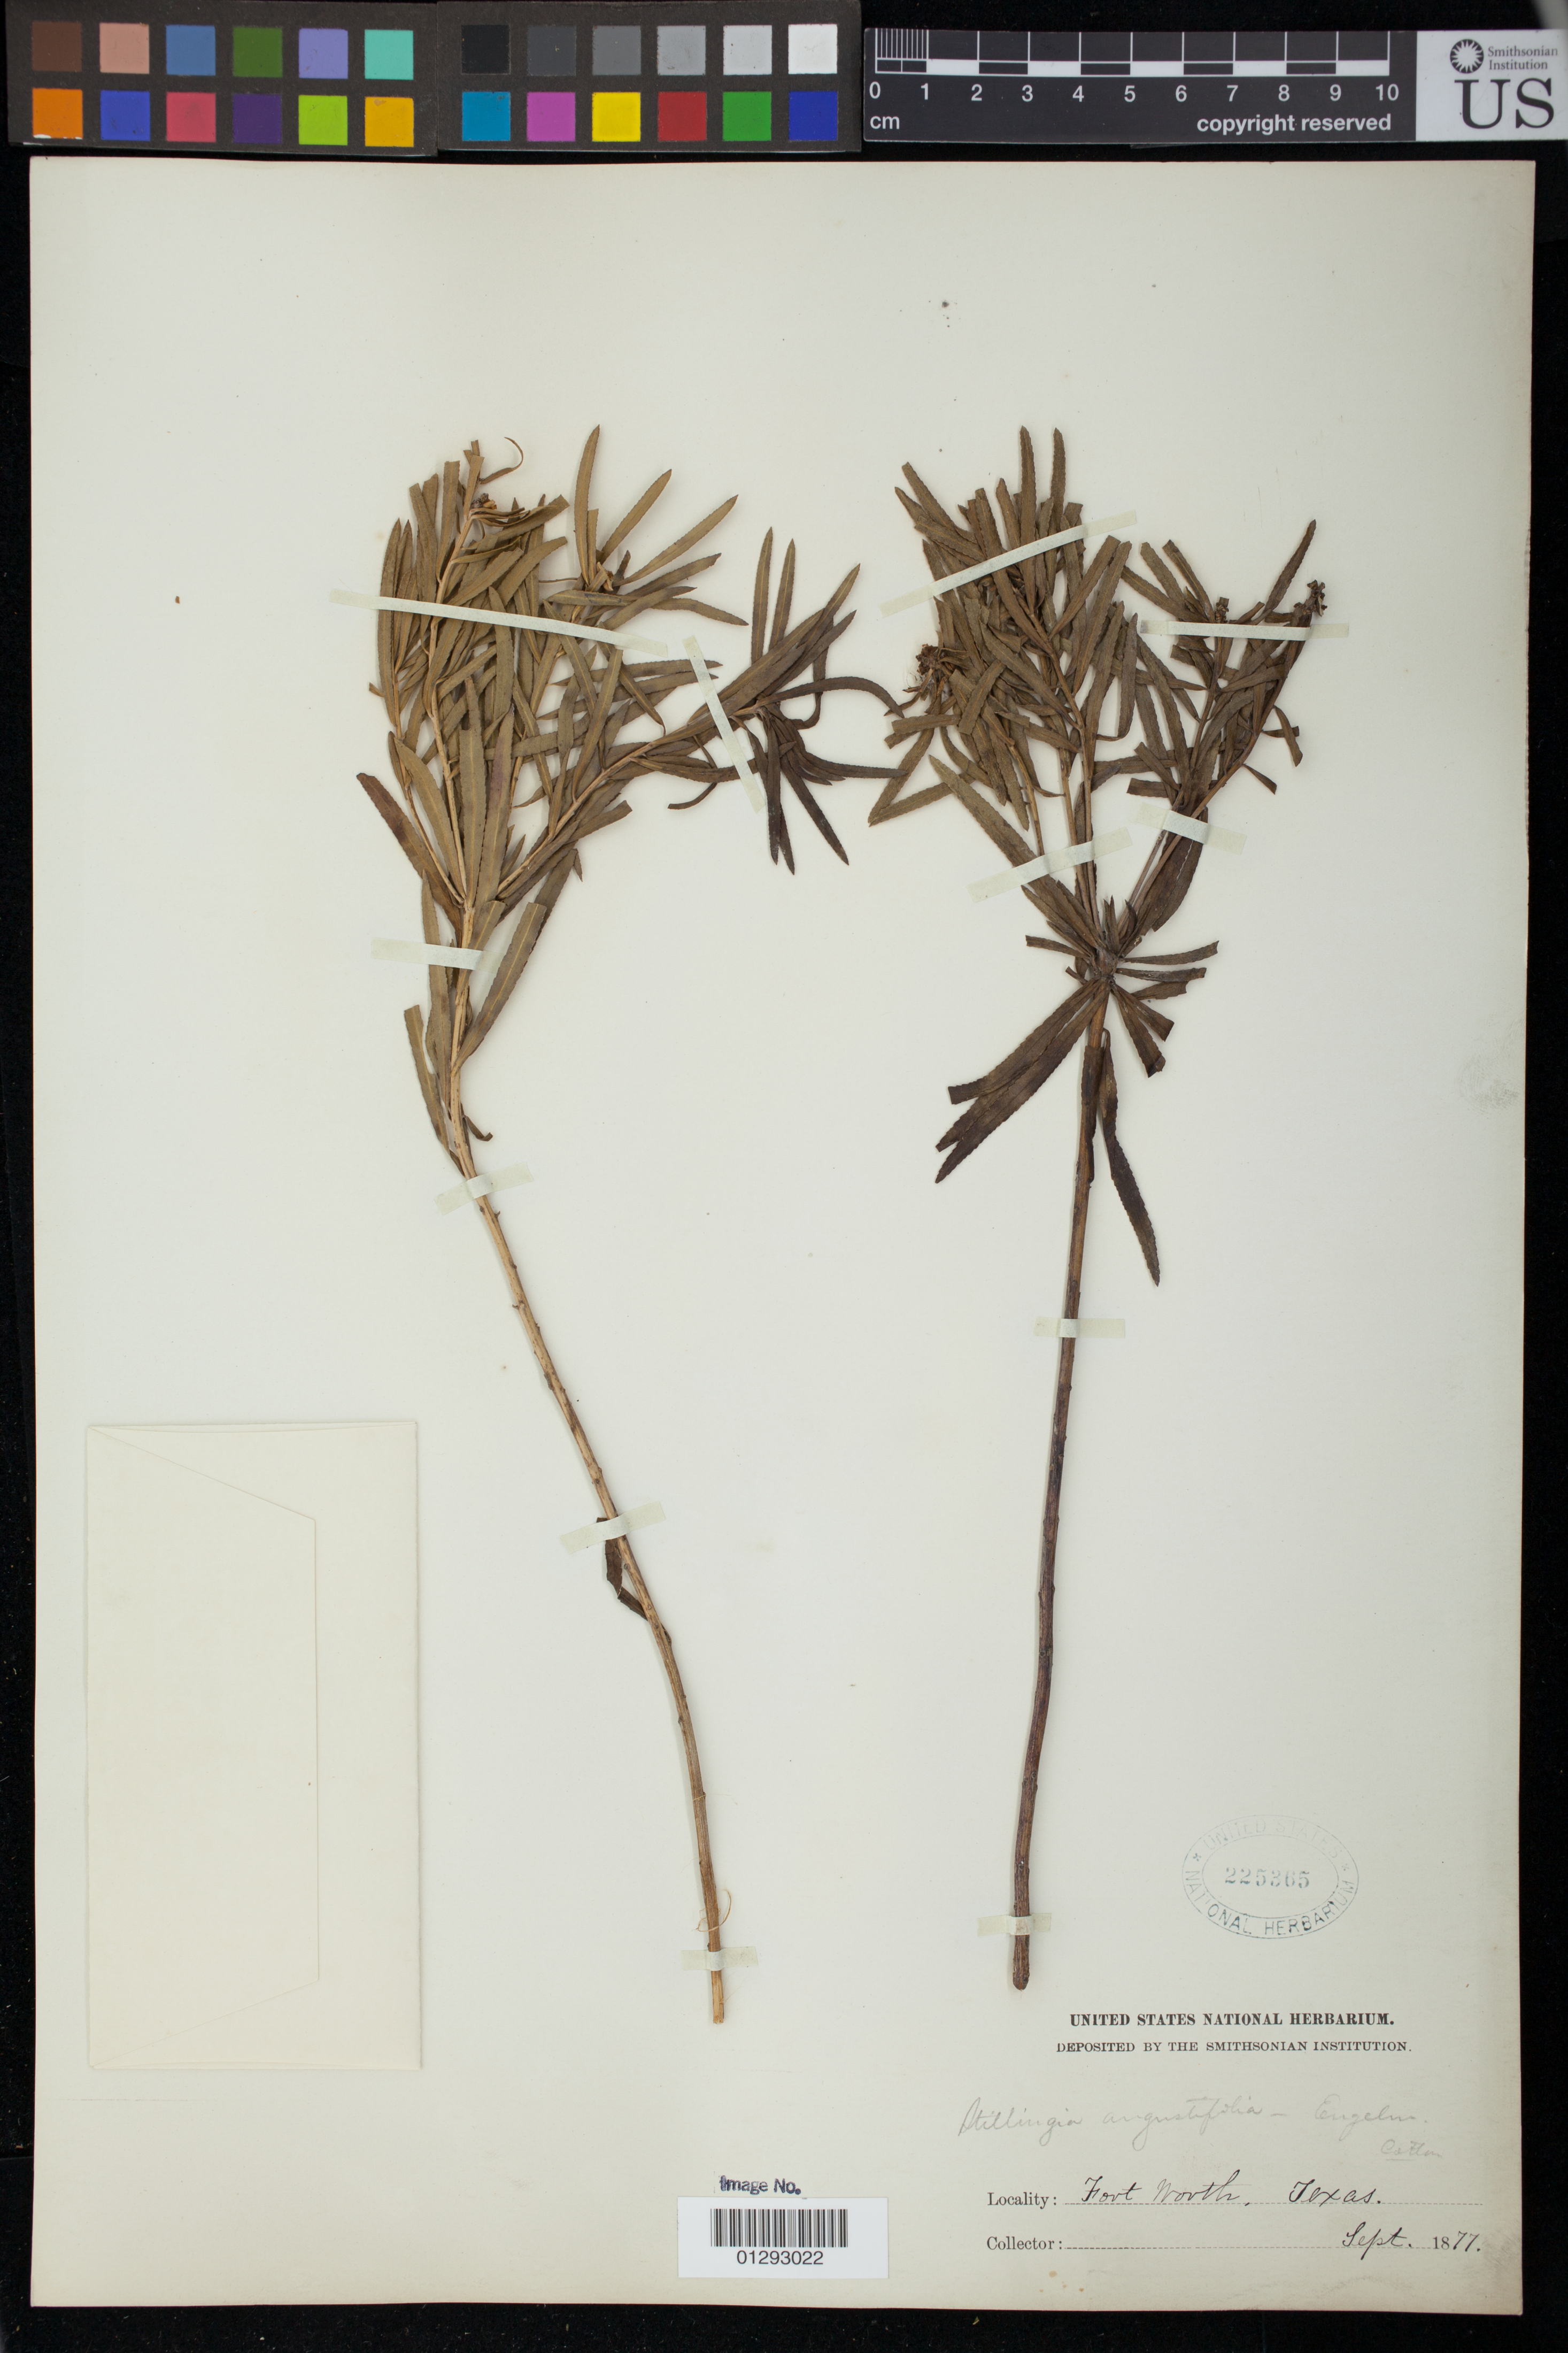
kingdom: Plantae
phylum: Tracheophyta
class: Magnoliopsida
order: Malpighiales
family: Euphorbiaceae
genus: Stillingia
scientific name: Stillingia texana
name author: I.M. Johnst.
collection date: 1877-09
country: United States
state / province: Texas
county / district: Tarrant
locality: Fort Worth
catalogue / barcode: US 225365